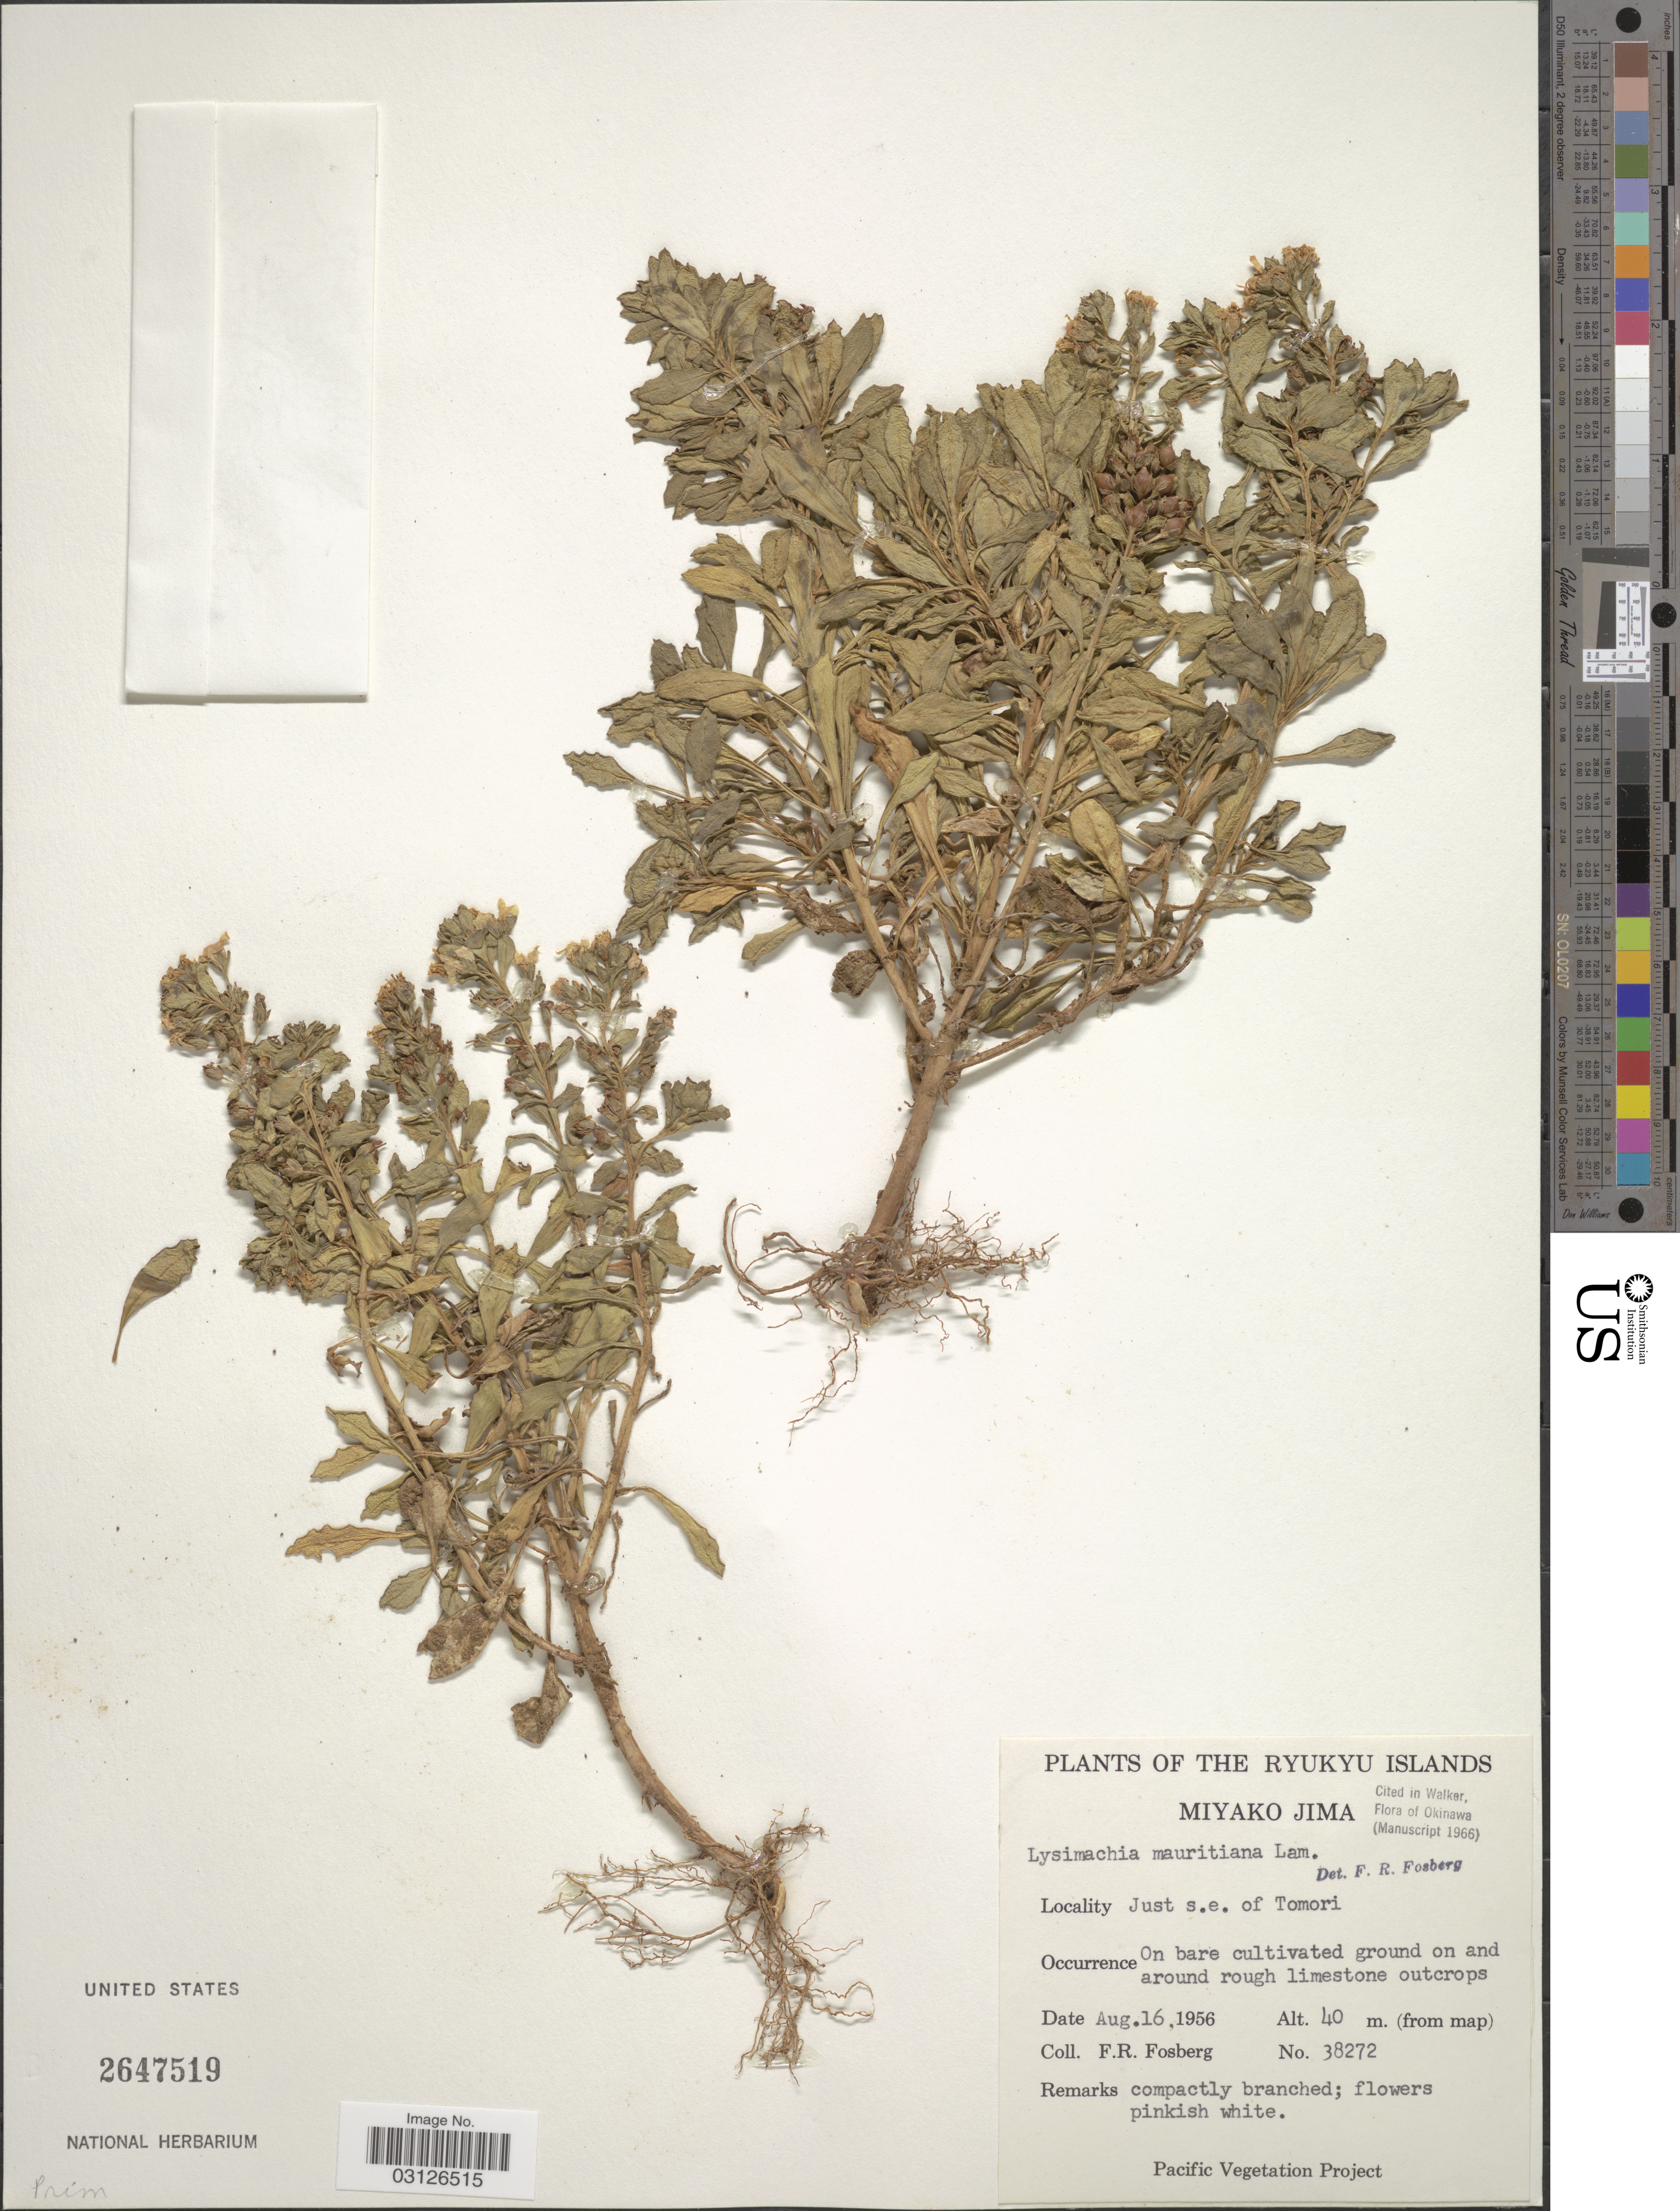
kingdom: Plantae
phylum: Tracheophyta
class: Magnoliopsida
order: Ericales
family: Primulaceae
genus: Lysimachia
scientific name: Lysimachia mauritiana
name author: Lam.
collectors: F. R. Fosberg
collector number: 38272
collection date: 1956-08-16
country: Japan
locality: Ryukyu Islands. Miyako Jima. Just s.e. of Tomori.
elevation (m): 40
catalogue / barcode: US 2647519